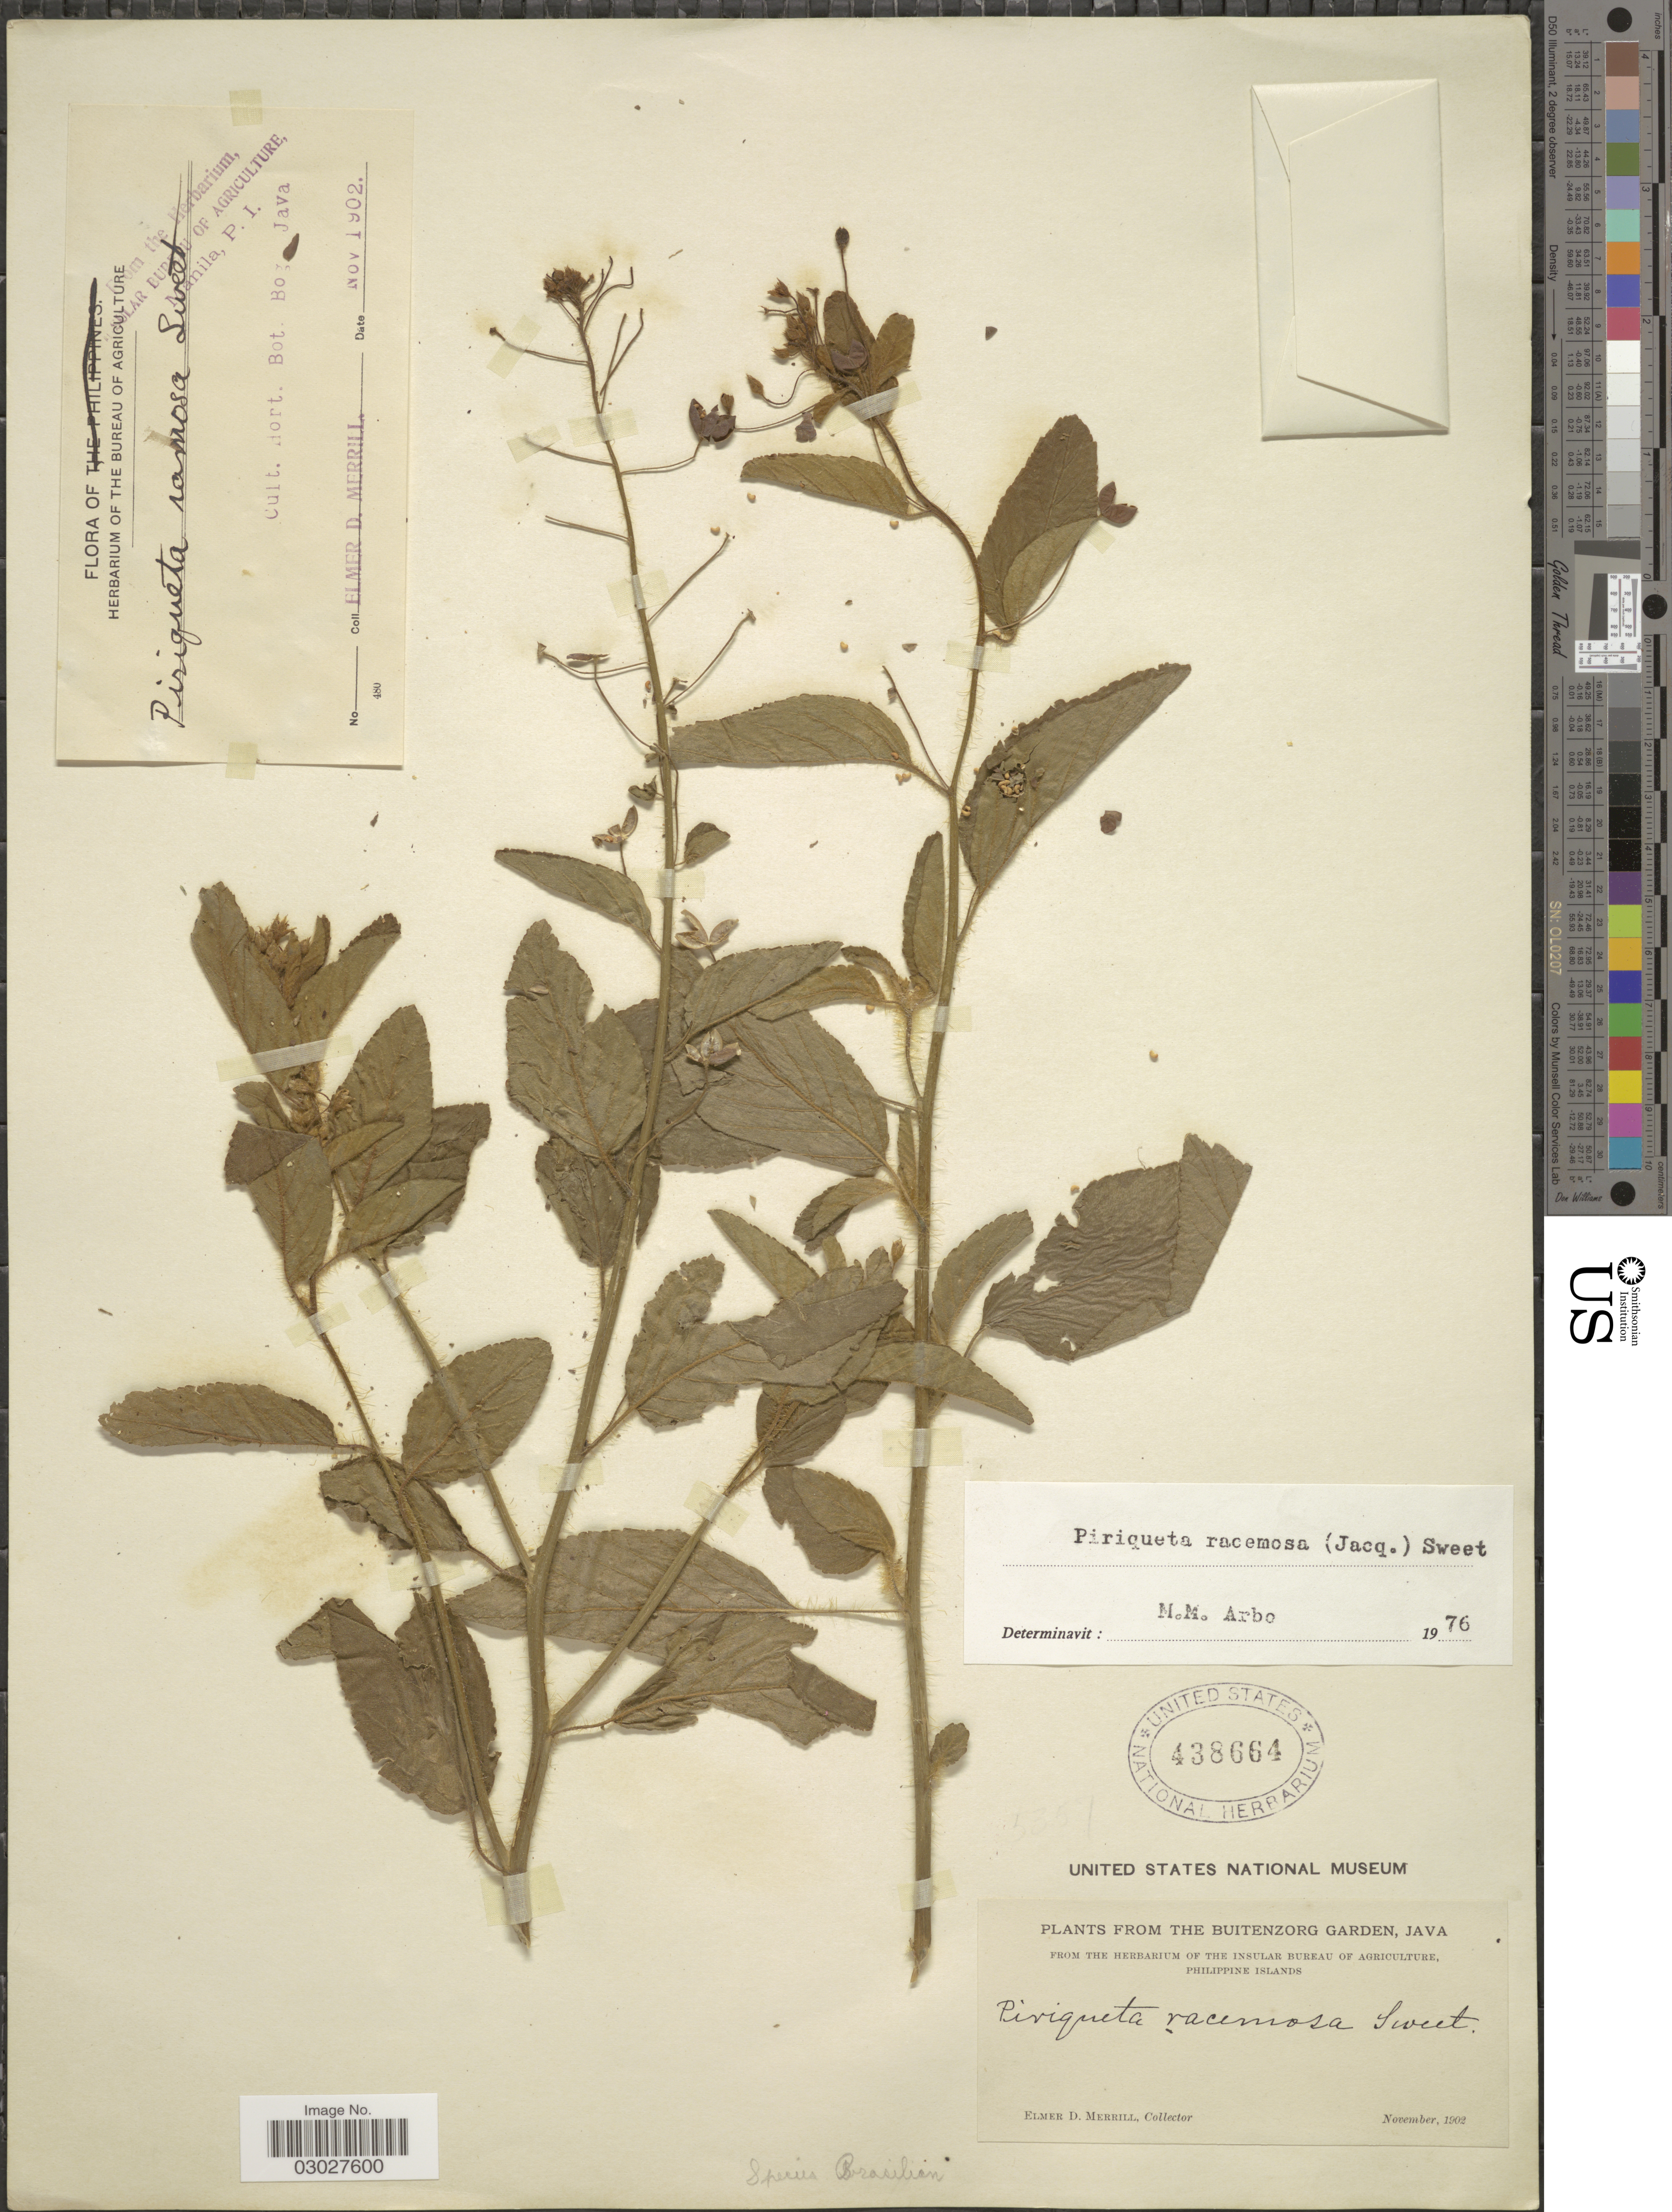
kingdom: Plantae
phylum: Tracheophyta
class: Magnoliopsida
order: Malpighiales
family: Turneraceae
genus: Piriqueta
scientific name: Piriqueta sp.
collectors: E. D. Merrill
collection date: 1902-11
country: Indonesia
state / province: Java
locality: The Buitenzorg Garden.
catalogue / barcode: US 438664